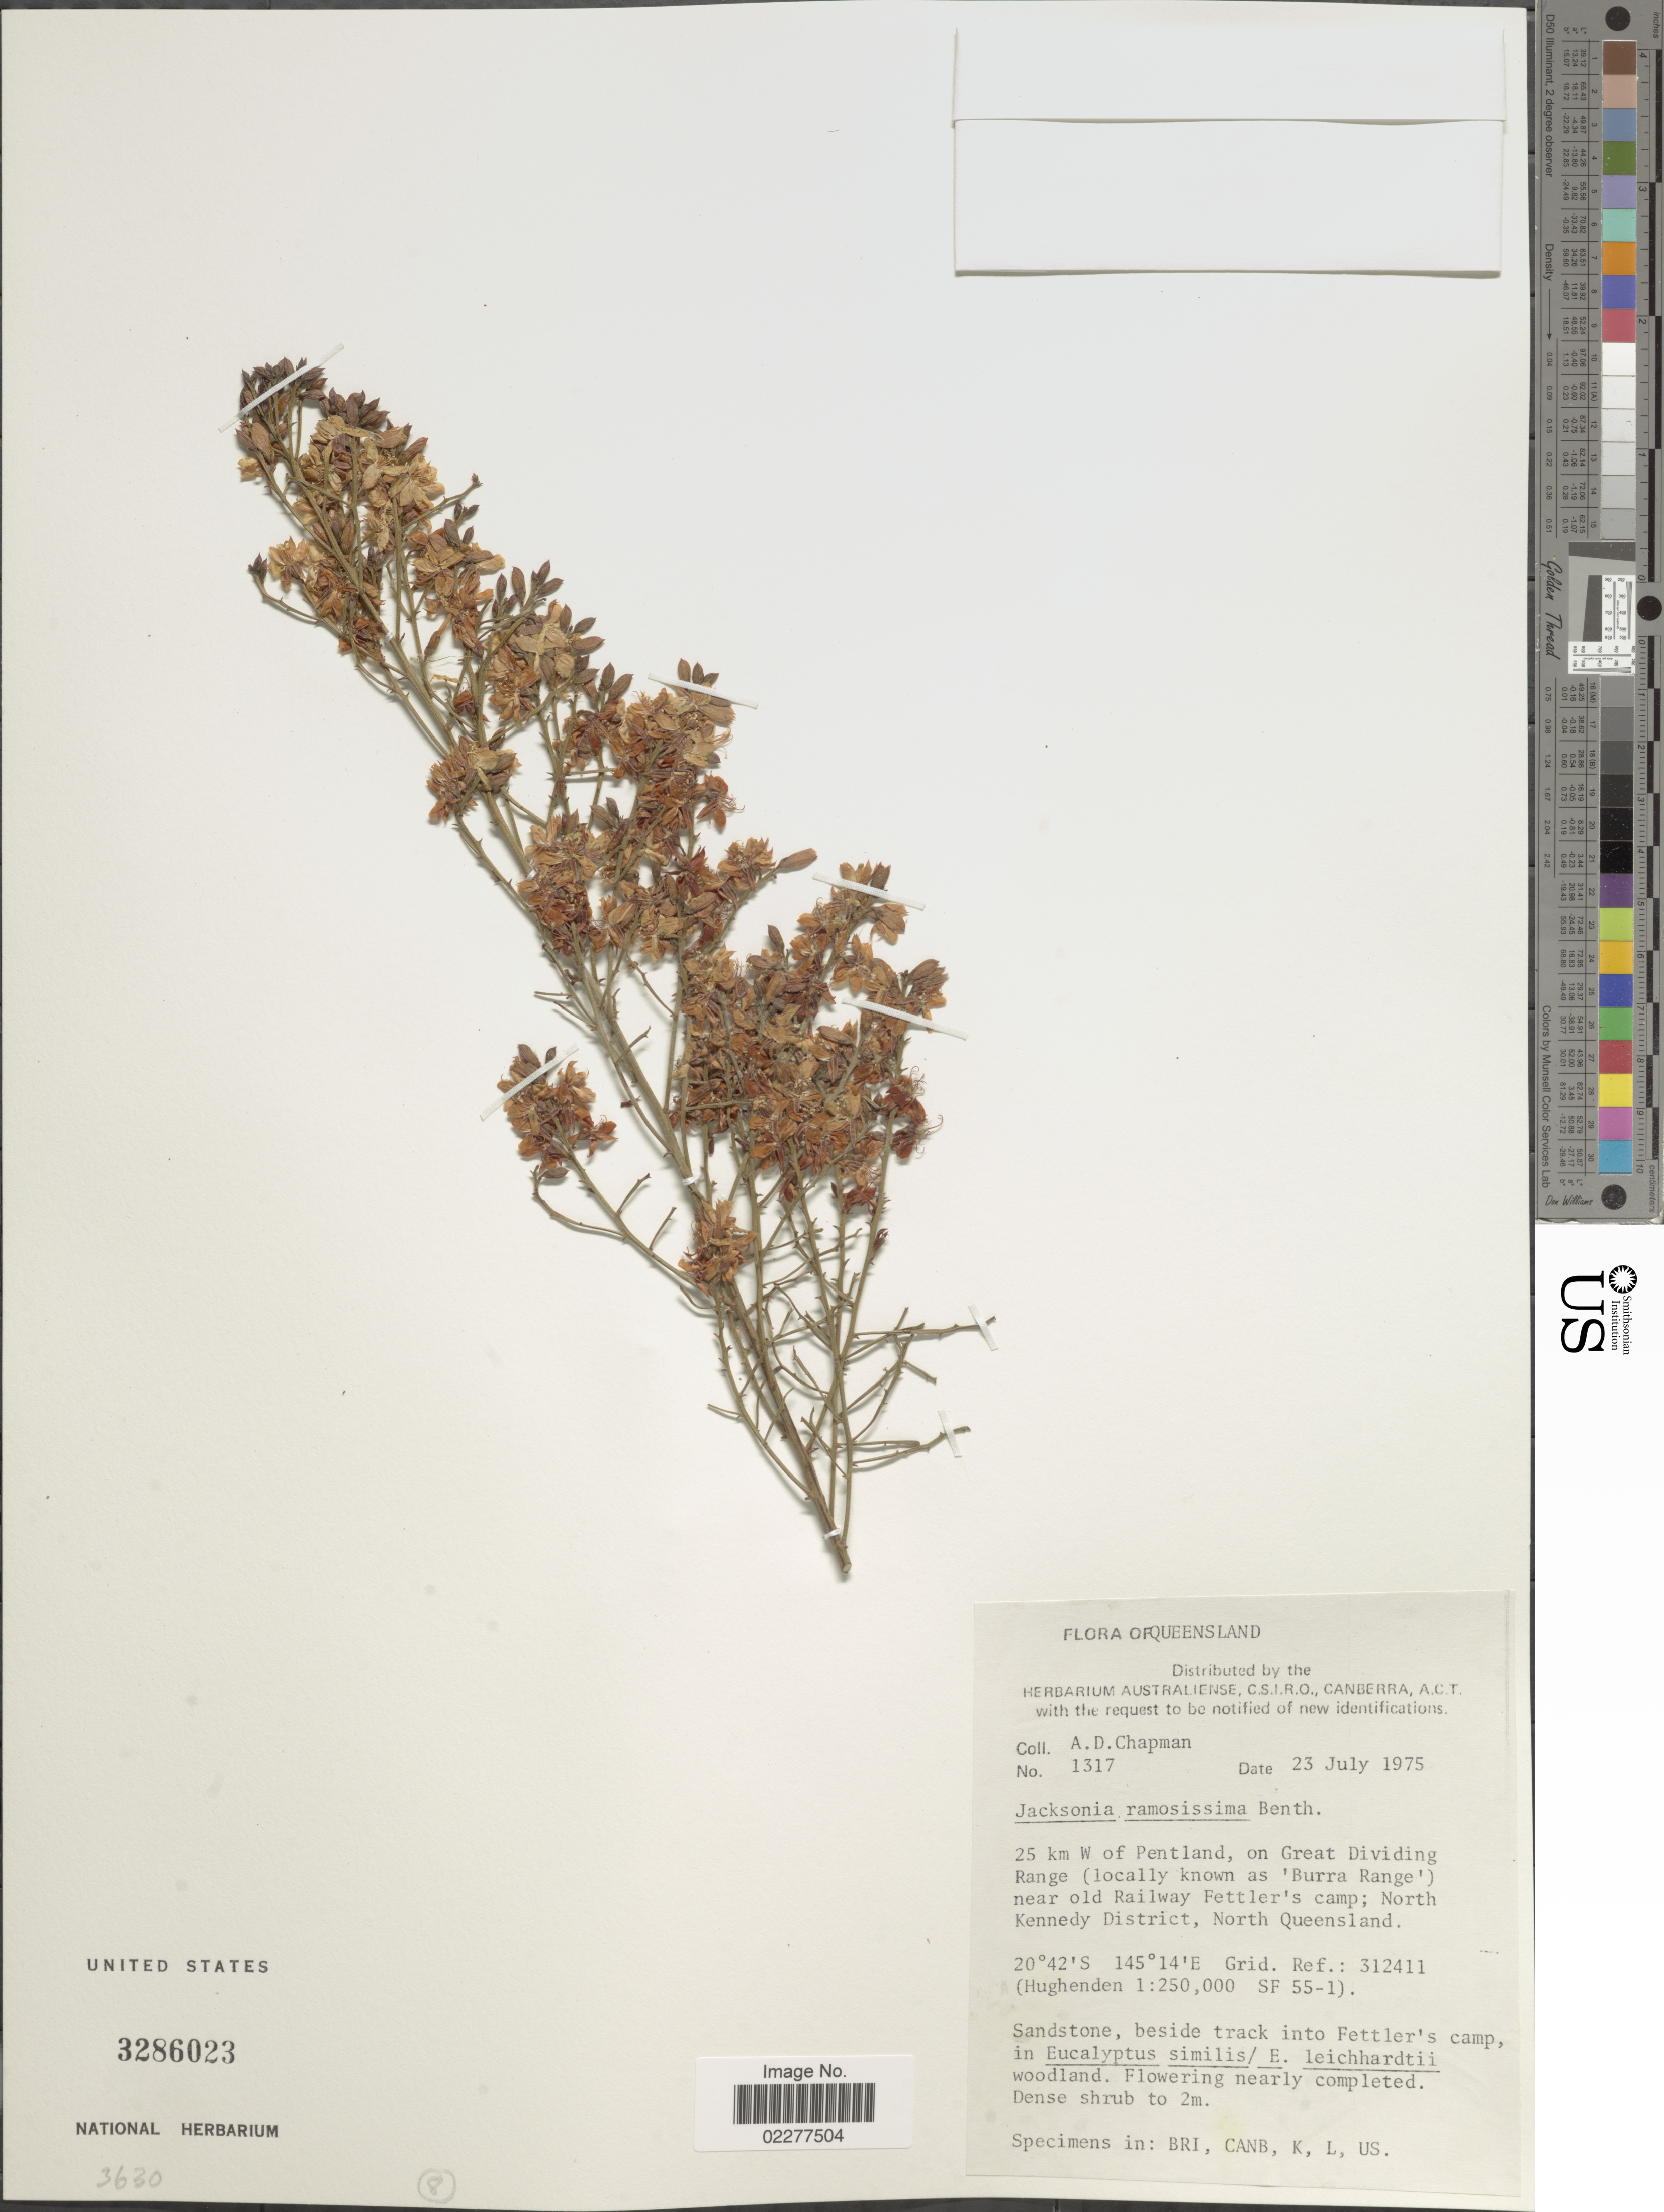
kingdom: Plantae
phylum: Tracheophyta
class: Magnoliopsida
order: Fabales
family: Fabaceae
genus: Jacksonia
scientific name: Jacksonia ramosissima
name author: Benth.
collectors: A. D. Chapman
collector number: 1317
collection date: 1975-07-23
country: Australia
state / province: Queensland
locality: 25 km W of Pentland, on Great Dividing Range (locally known as 'Burra Range') near old Railway Fettler's camp; North Kennedy District, North Queensland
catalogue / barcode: US 3286023